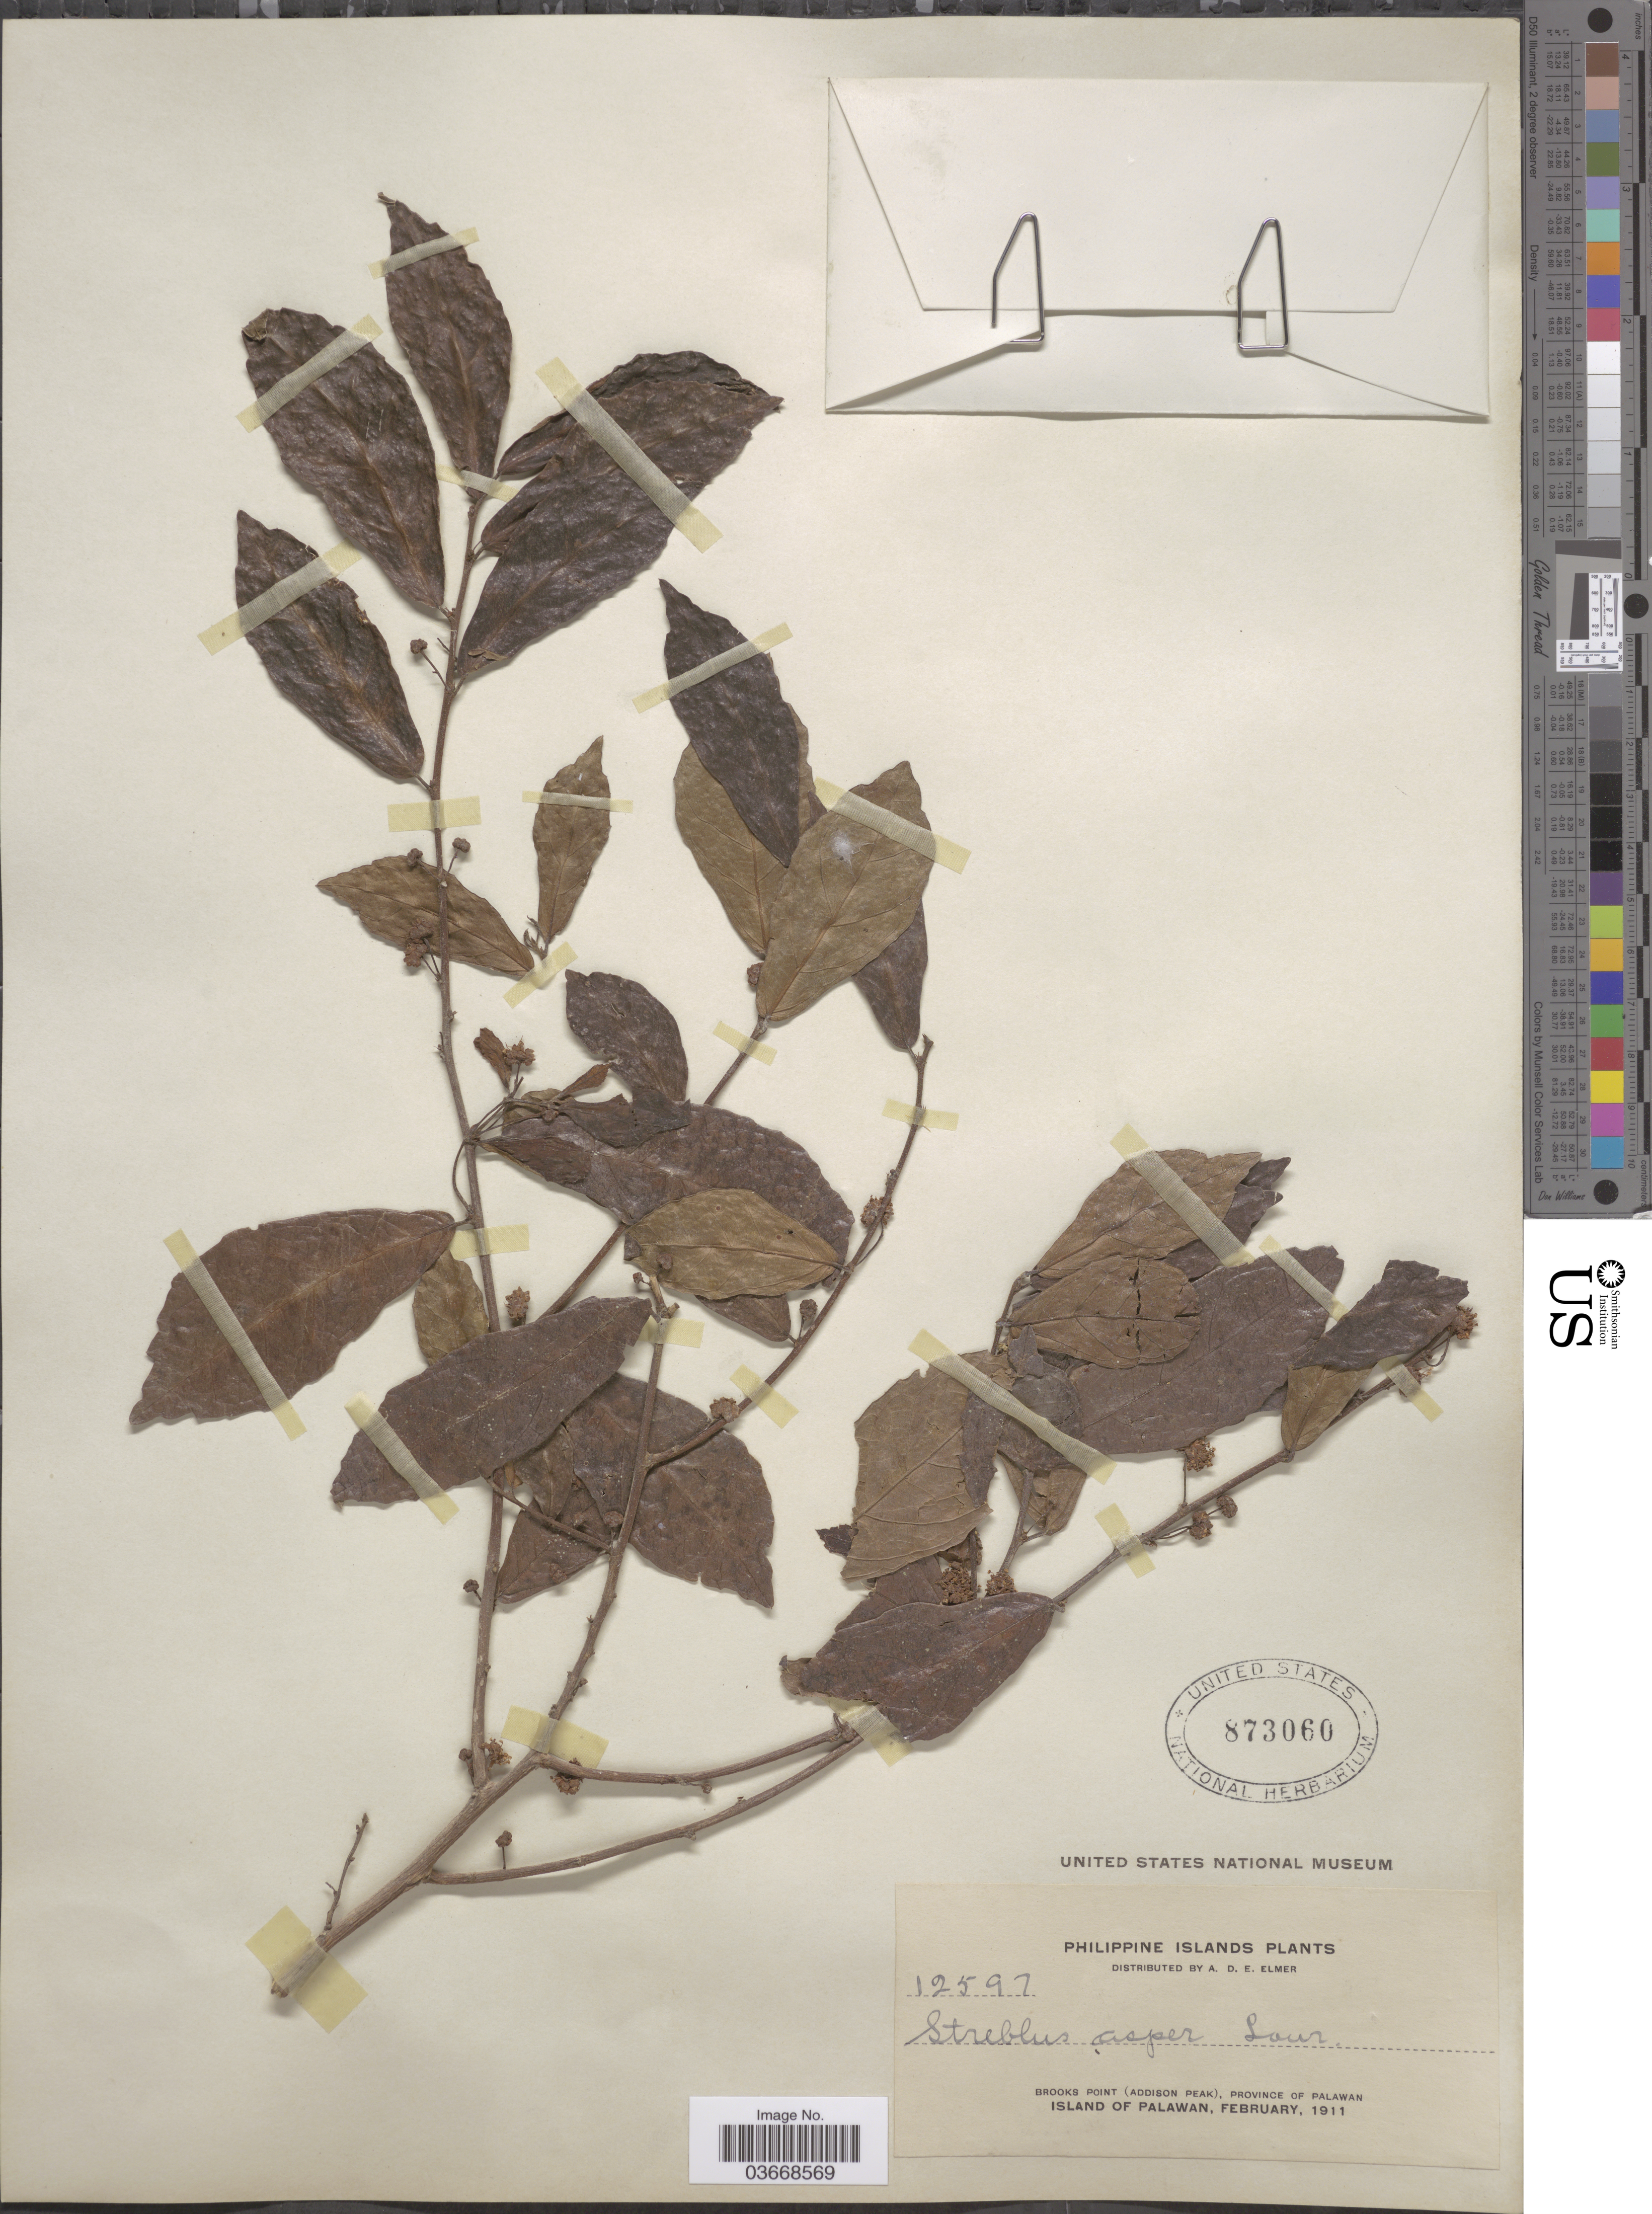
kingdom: Plantae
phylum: Tracheophyta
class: Magnoliopsida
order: Rosales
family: Moraceae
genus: Streblus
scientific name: Streblus asper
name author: Lour.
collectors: A. D. E. Elmer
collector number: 12597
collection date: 1911-02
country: Philippines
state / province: Mimaropa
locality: Brooks Point (Addison Peak), Province of Palawan. Island of Palawan.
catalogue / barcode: US 873060